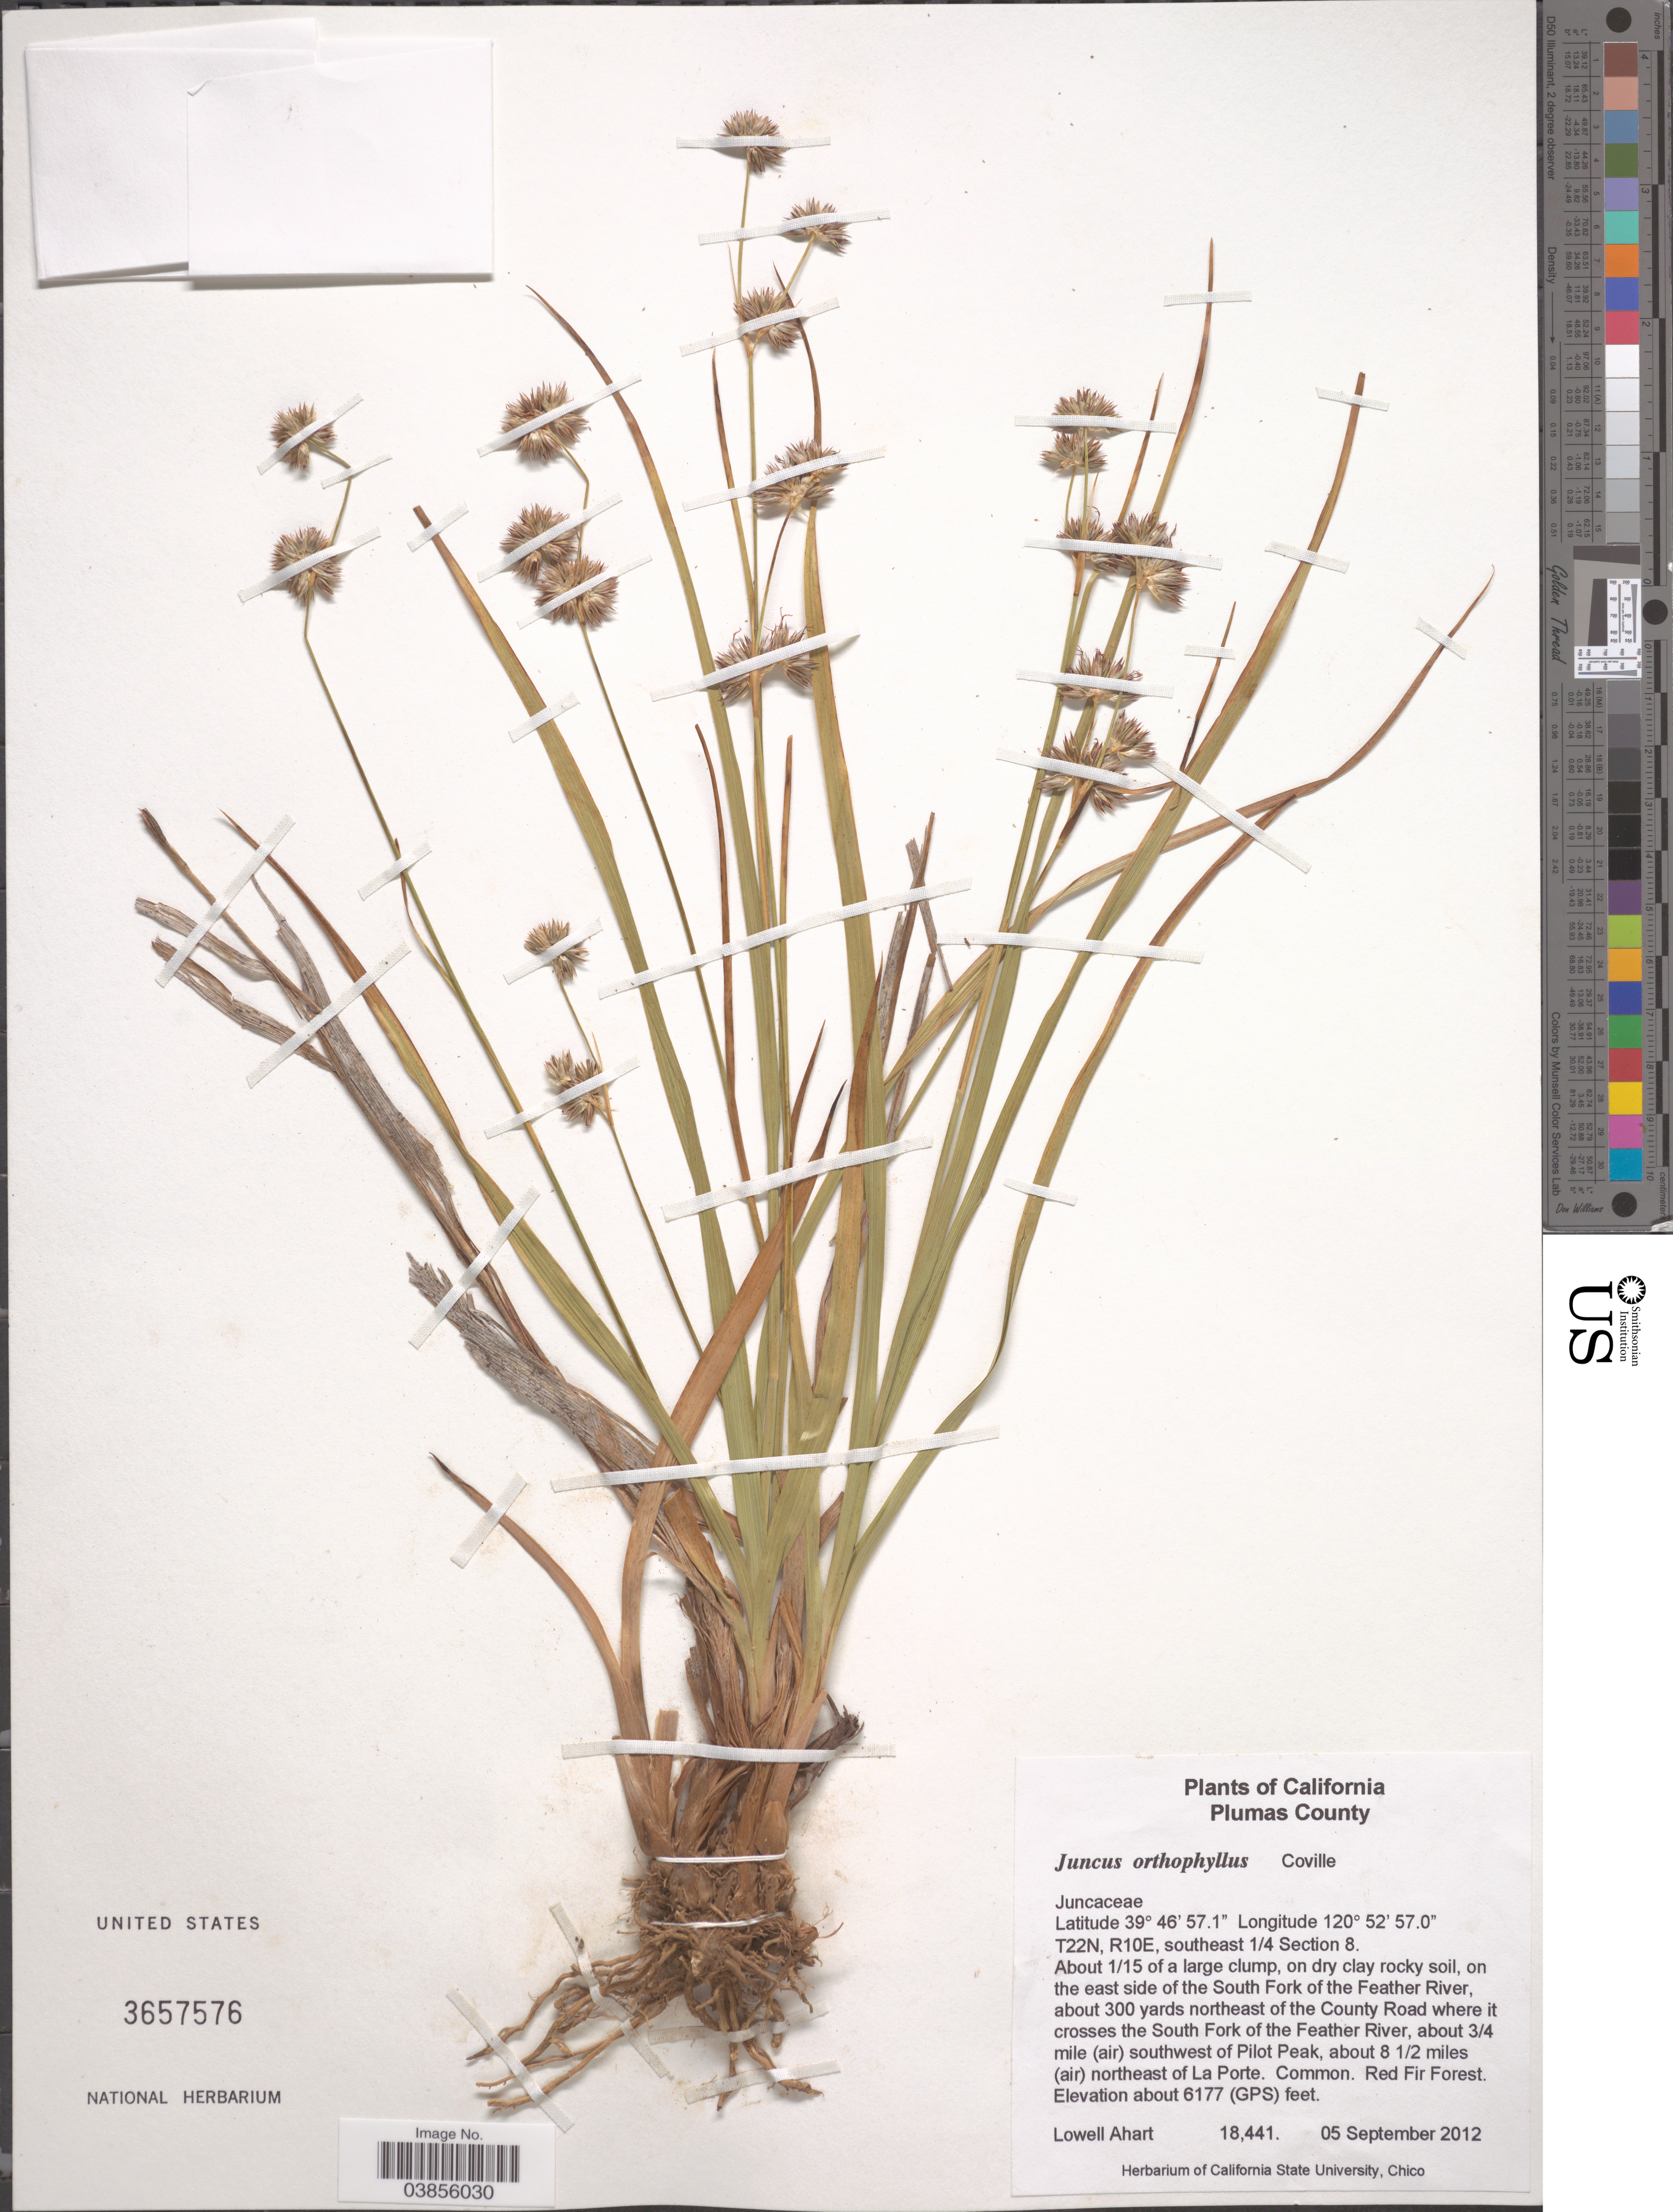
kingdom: Plantae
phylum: Tracheophyta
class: Liliopsida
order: Poales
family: Juncaceae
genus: Juncus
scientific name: Juncus orthophyllus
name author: Coville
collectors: L. Ahart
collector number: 18441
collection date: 2012-09-05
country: United States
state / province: California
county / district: Plumas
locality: Plumas County. T22N, R10E, southeast 1/4 Section 8. On the east side of the South Fork of the Feather River, about 300 yards northeast of the County Road where it crosses the South Fork of the Feather River, about 3/4 mile (air) southwest of Pilot Peak, about 8 1/2 miles (air) northeast of La Porte.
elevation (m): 1883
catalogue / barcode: US 3657576